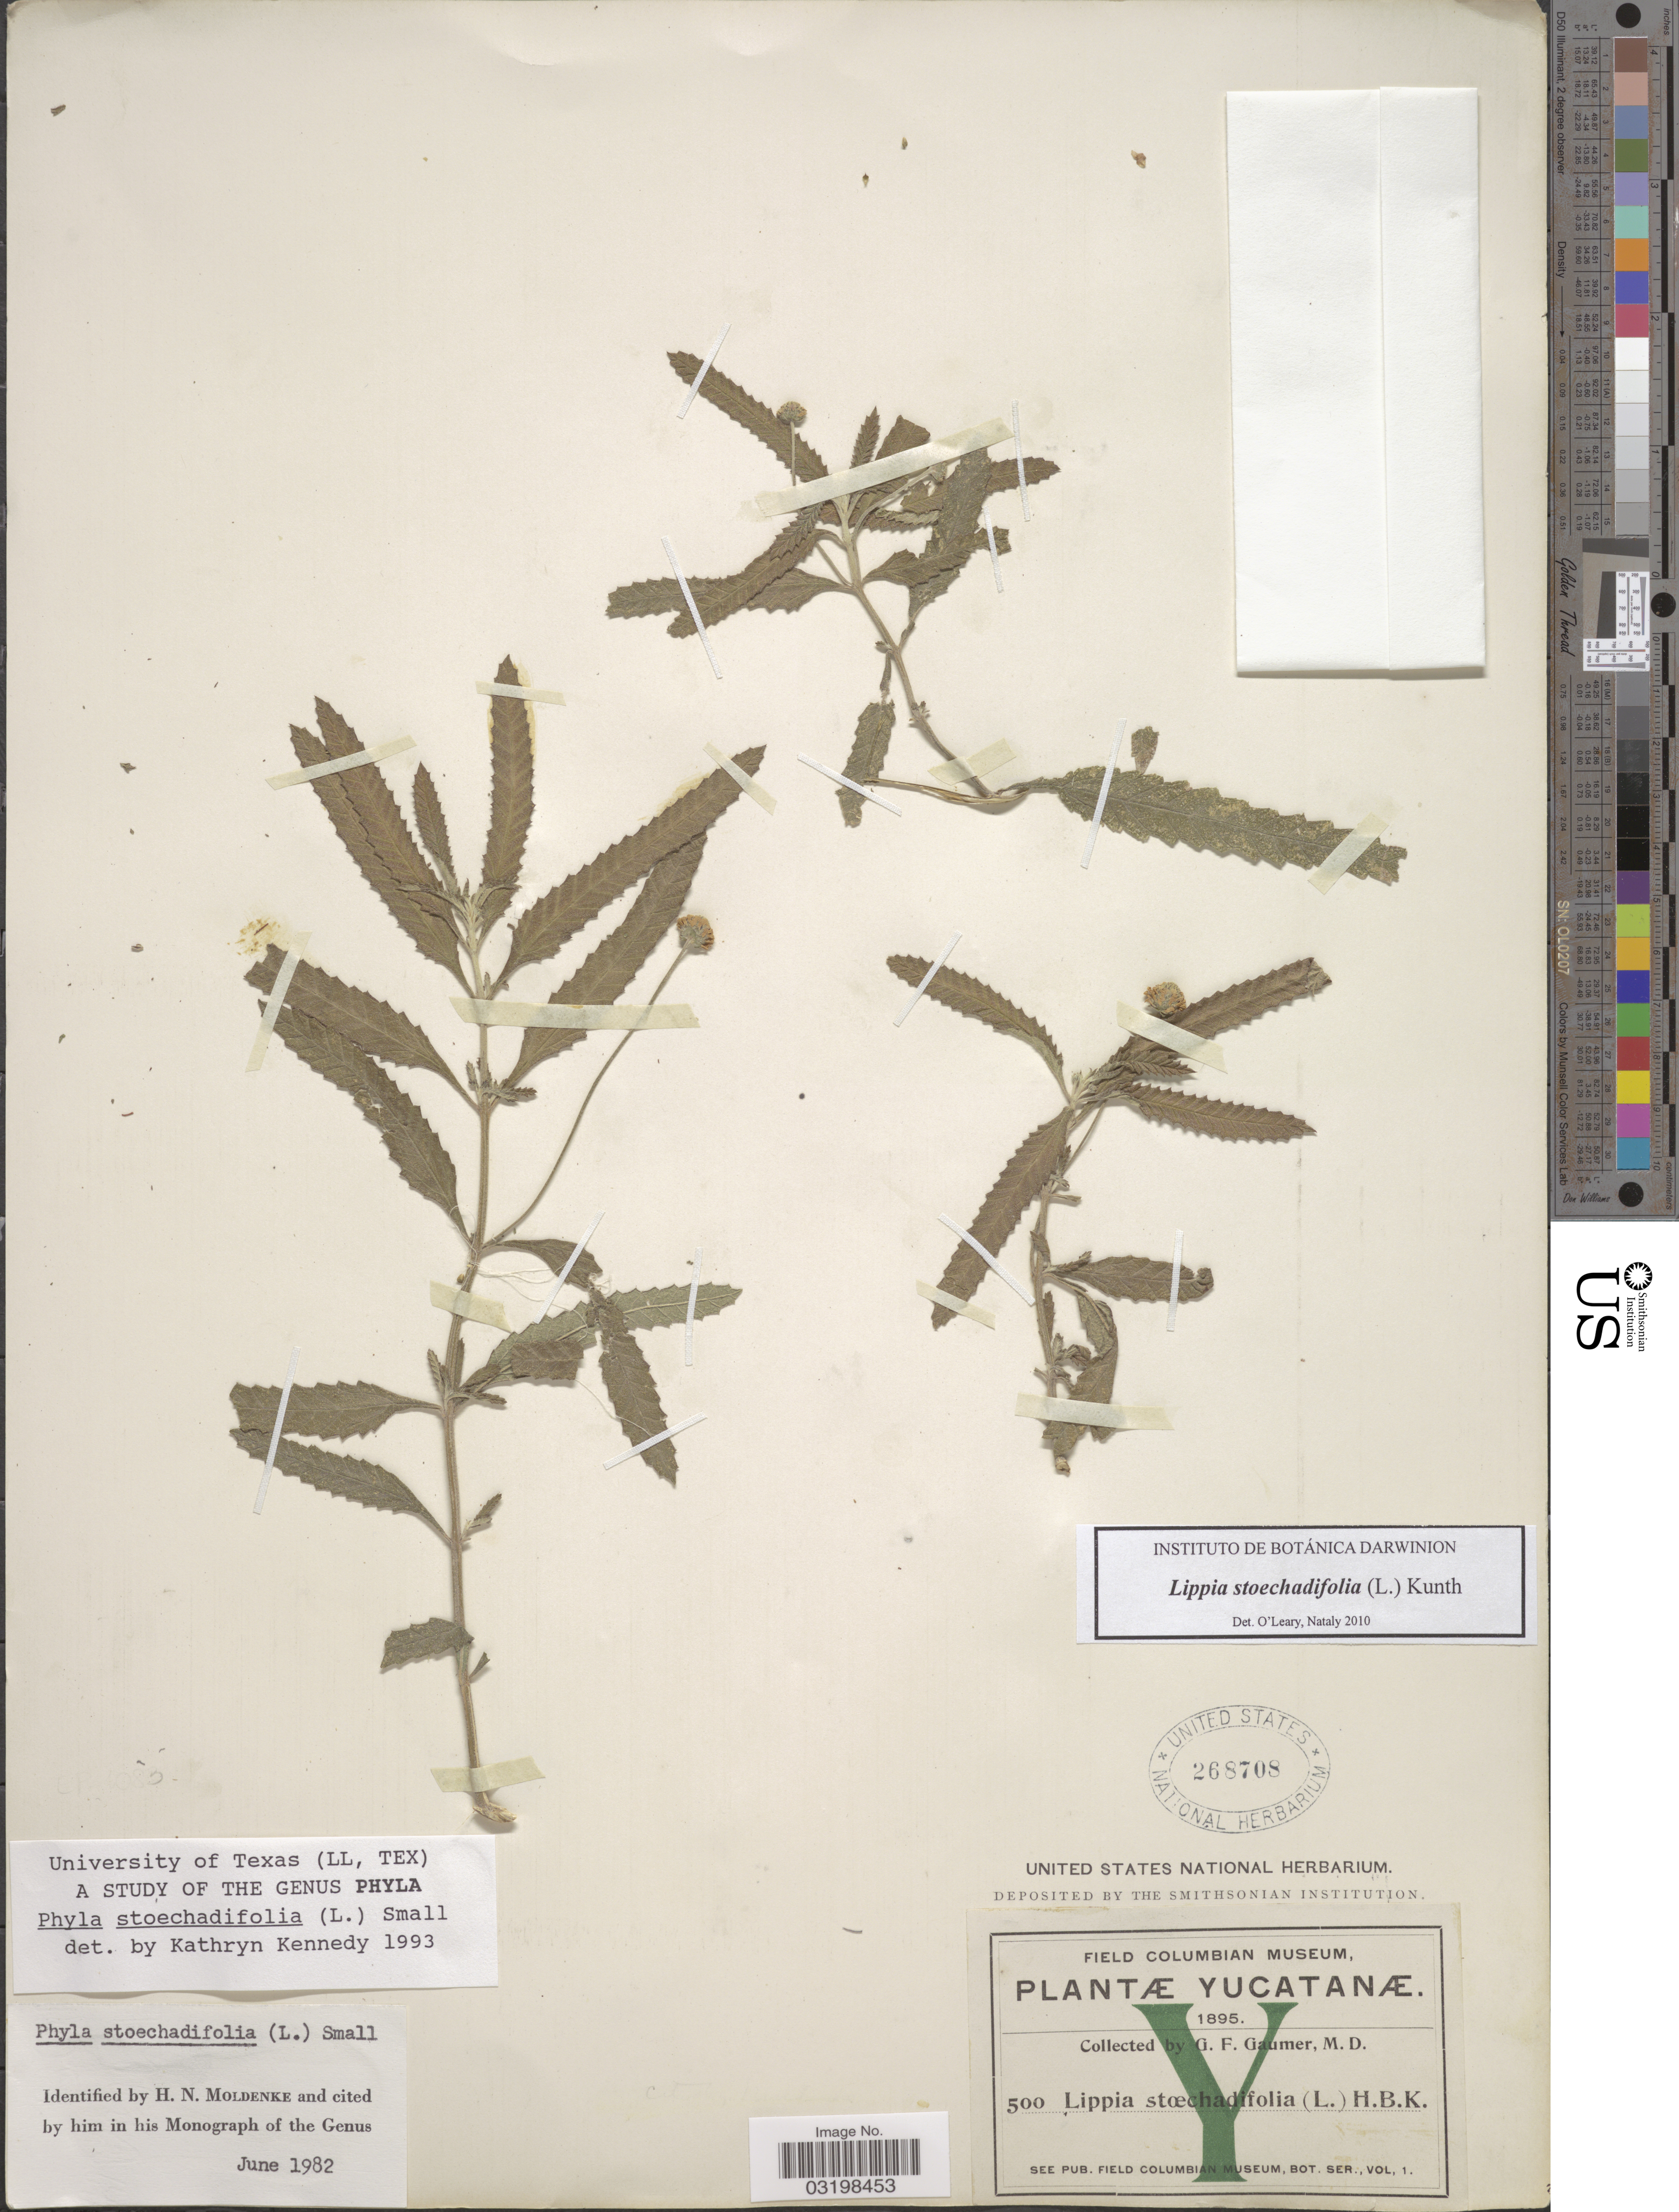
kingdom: Plantae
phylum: Tracheophyta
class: Magnoliopsida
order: Lamiales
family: Verbenaceae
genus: Lippia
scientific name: Lippia stoechadifolia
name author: (L.) Kunth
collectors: G. F. Gaumer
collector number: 500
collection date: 1895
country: Mexico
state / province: Yucatán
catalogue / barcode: US 268708